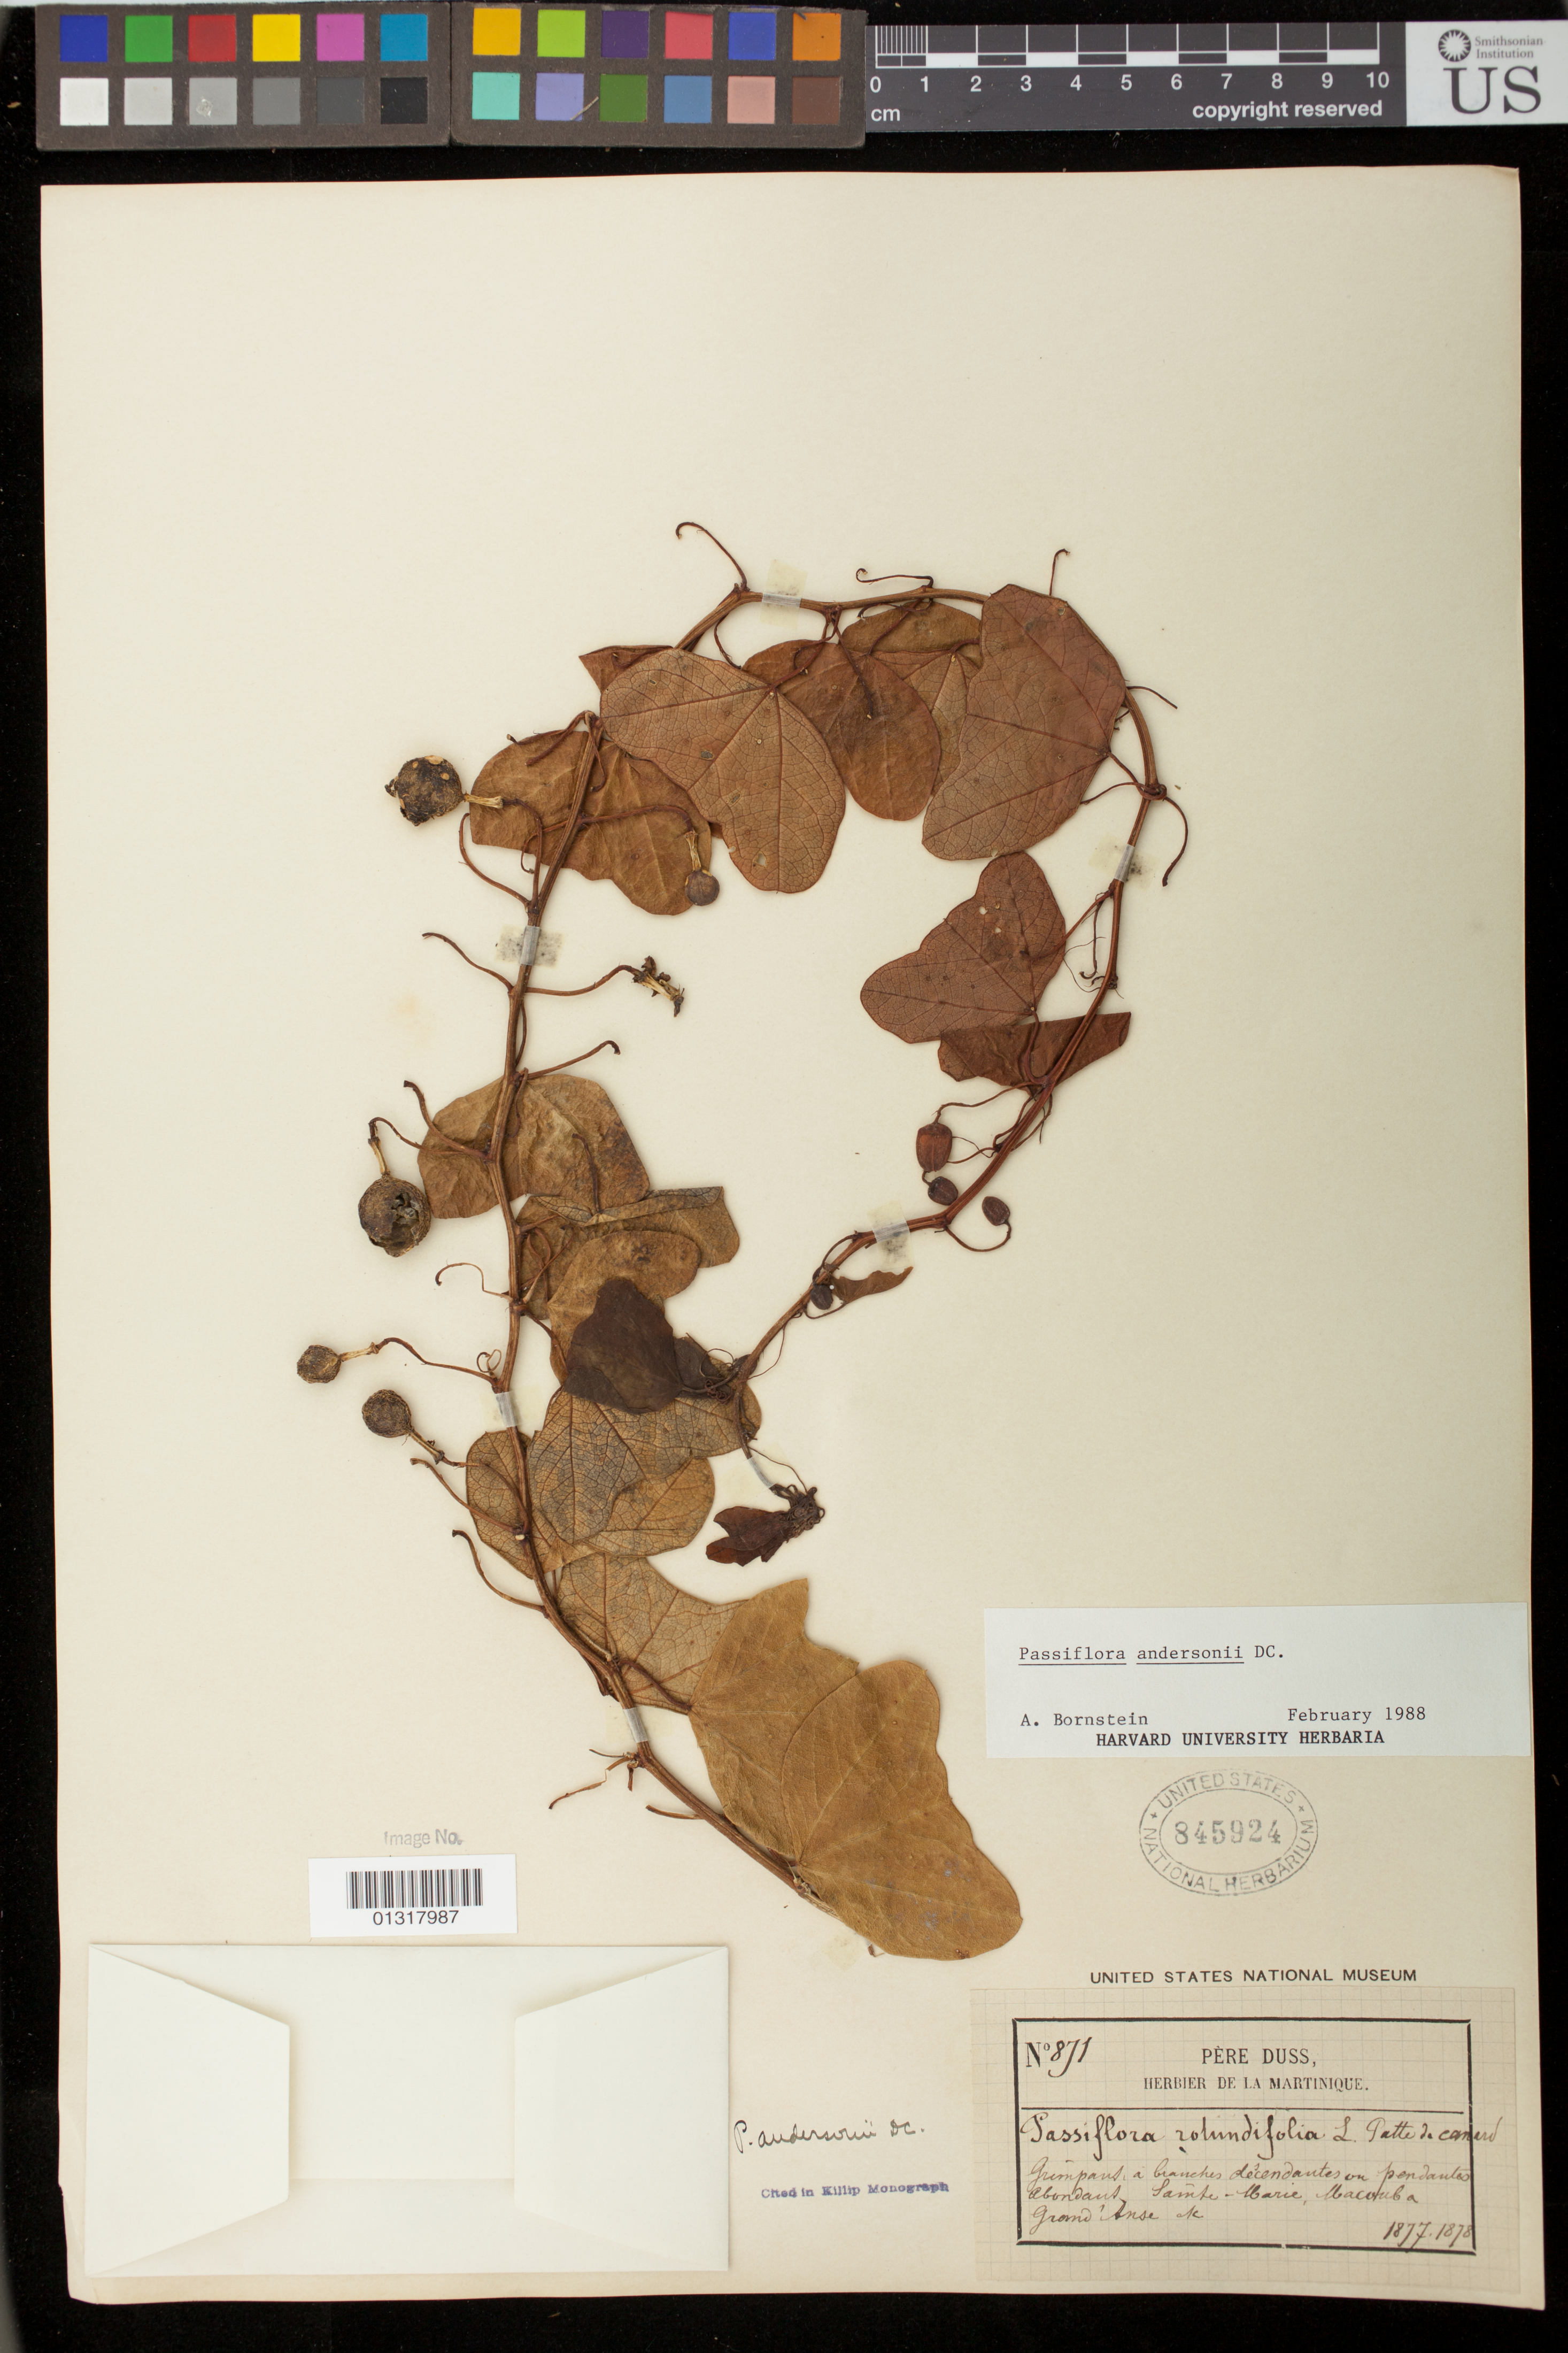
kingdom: Plantae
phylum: Tracheophyta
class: Magnoliopsida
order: Malpighiales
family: Passifloraceae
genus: Passiflora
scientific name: Passiflora andersonii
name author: DC.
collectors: Père Duss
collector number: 871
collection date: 1877/1878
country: Martinique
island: Martinique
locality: Macouba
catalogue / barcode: US 845924